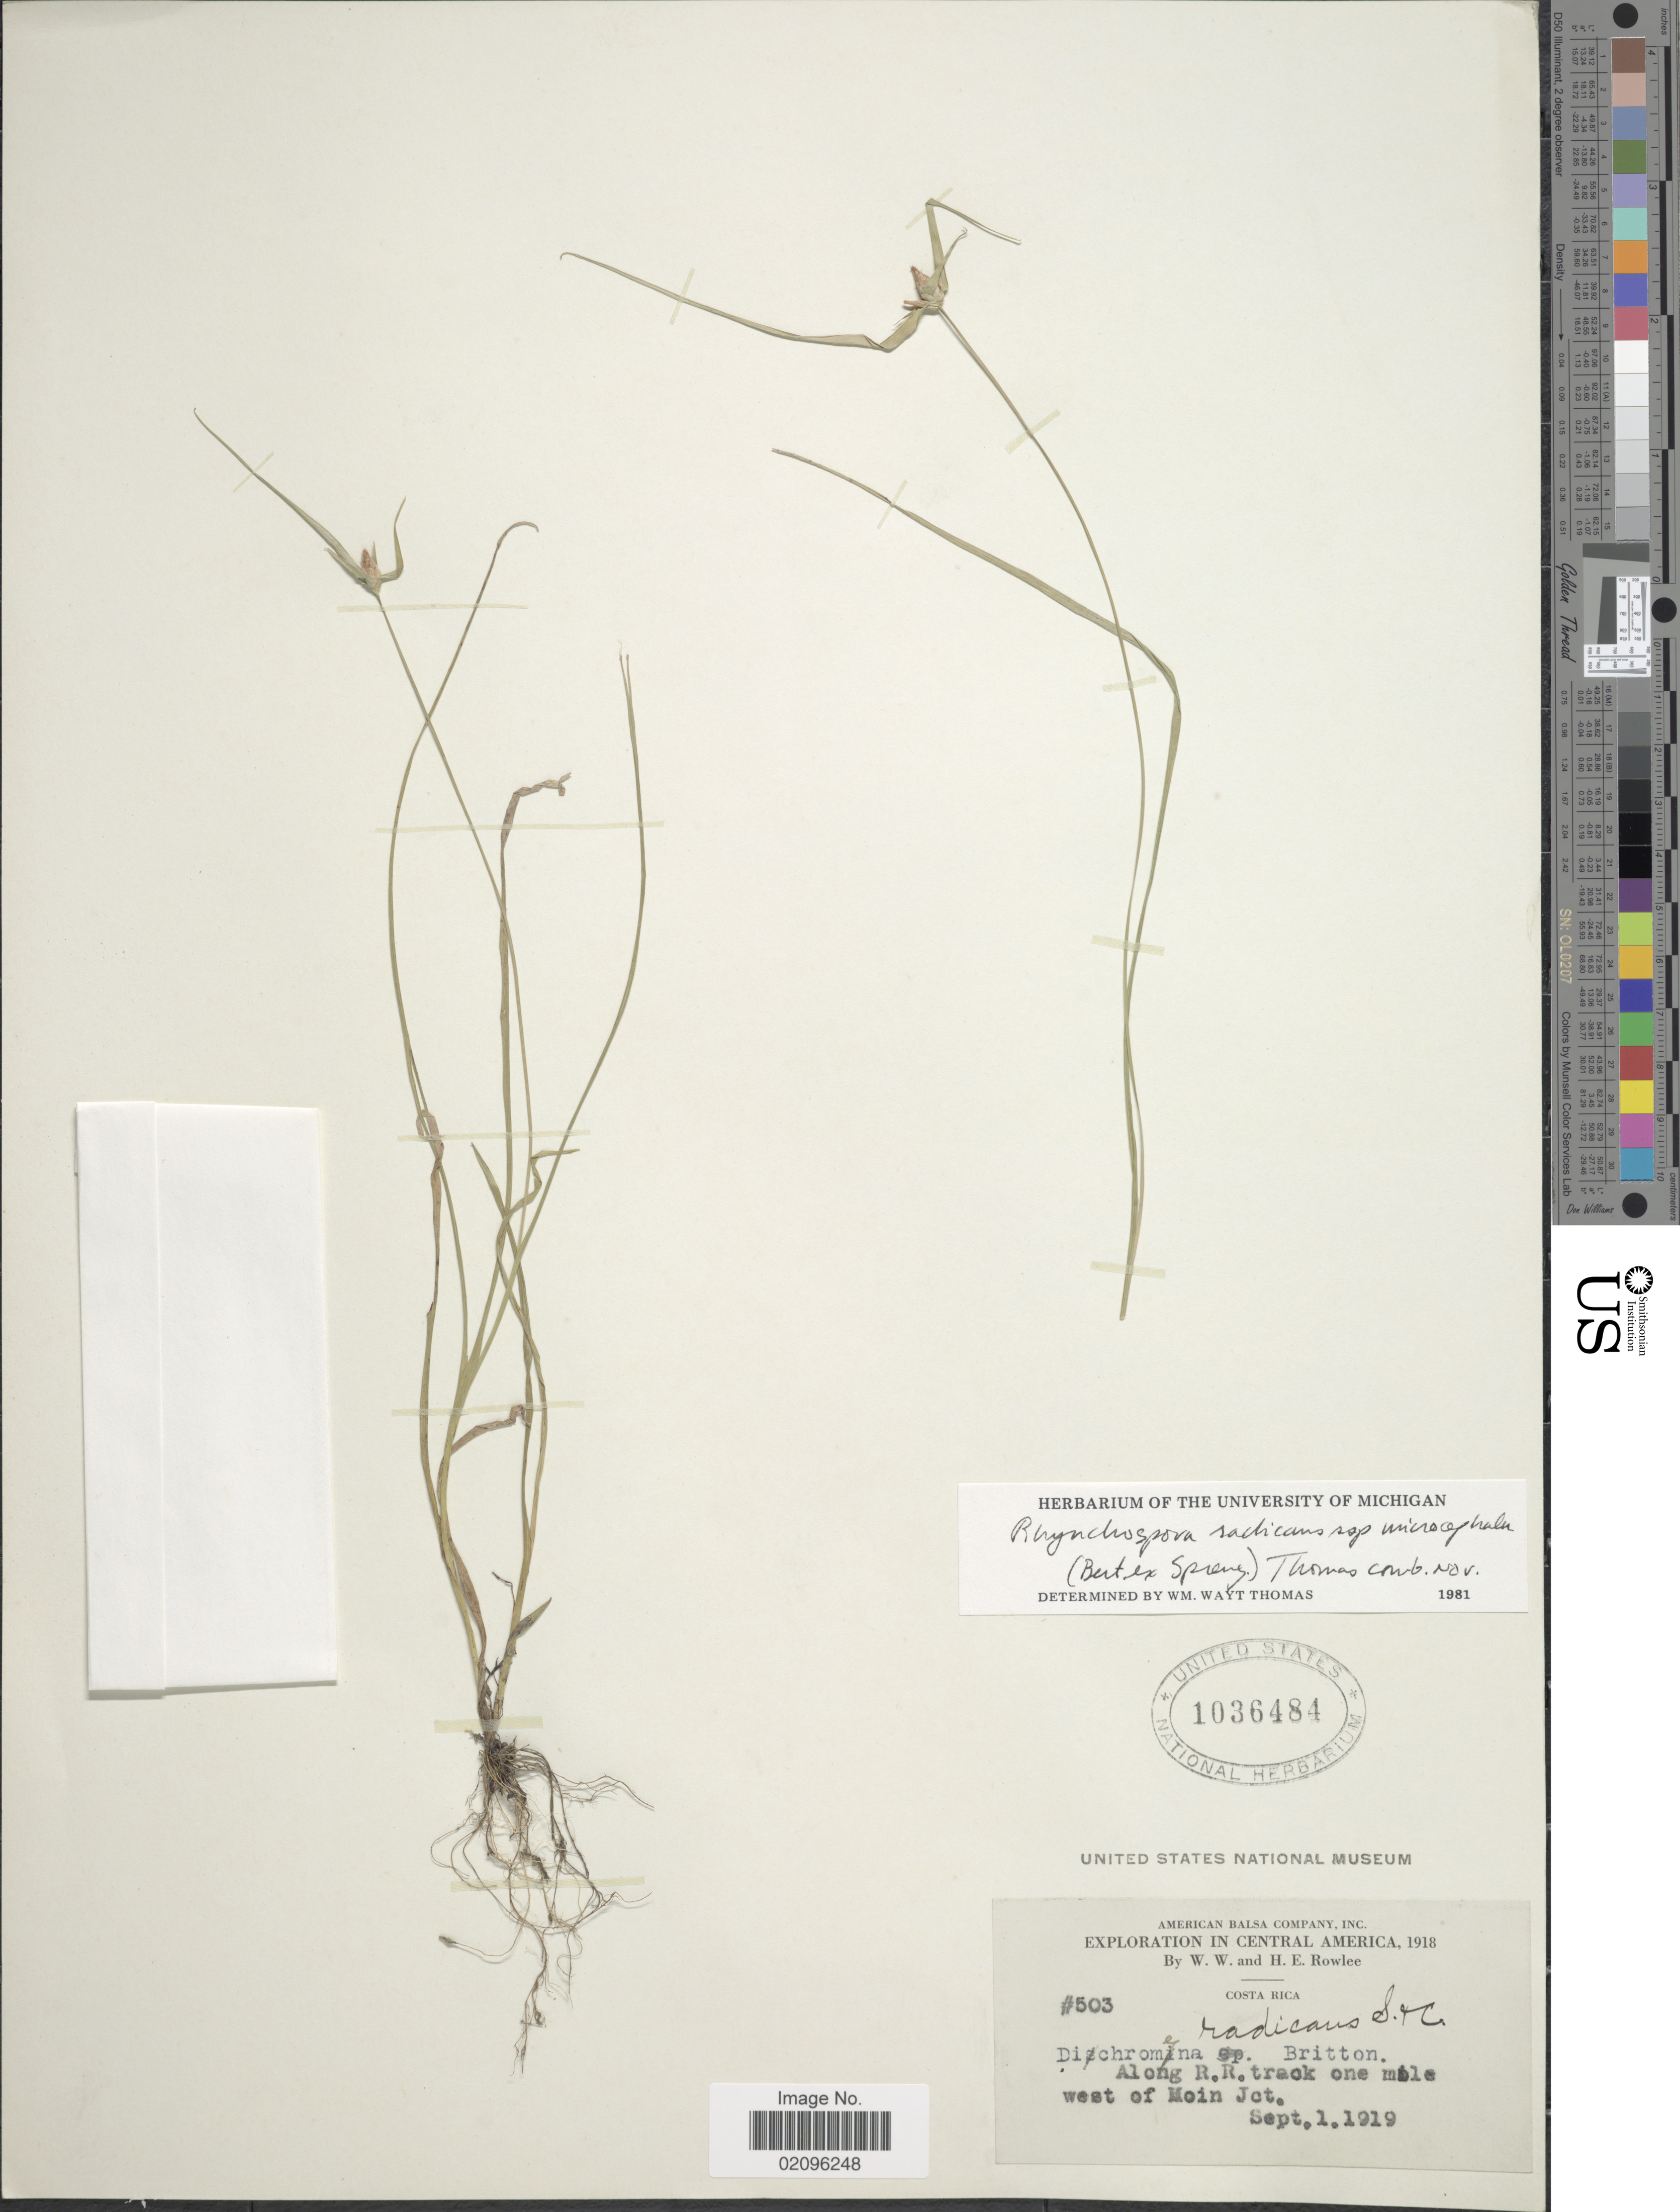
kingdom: Plantae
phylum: Tracheophyta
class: Liliopsida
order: Poales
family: Cyperaceae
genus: Rhynchospora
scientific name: Rhynchospora radicans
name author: (Schltdl. & Cham.) H. Pfeiff.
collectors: W. W. Rowlee & H. E. Rowlee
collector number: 503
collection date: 1919-09-01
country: Costa Rica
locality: Central America. Along R.R. track one mile west of Moin Jct.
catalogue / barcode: US 1036484